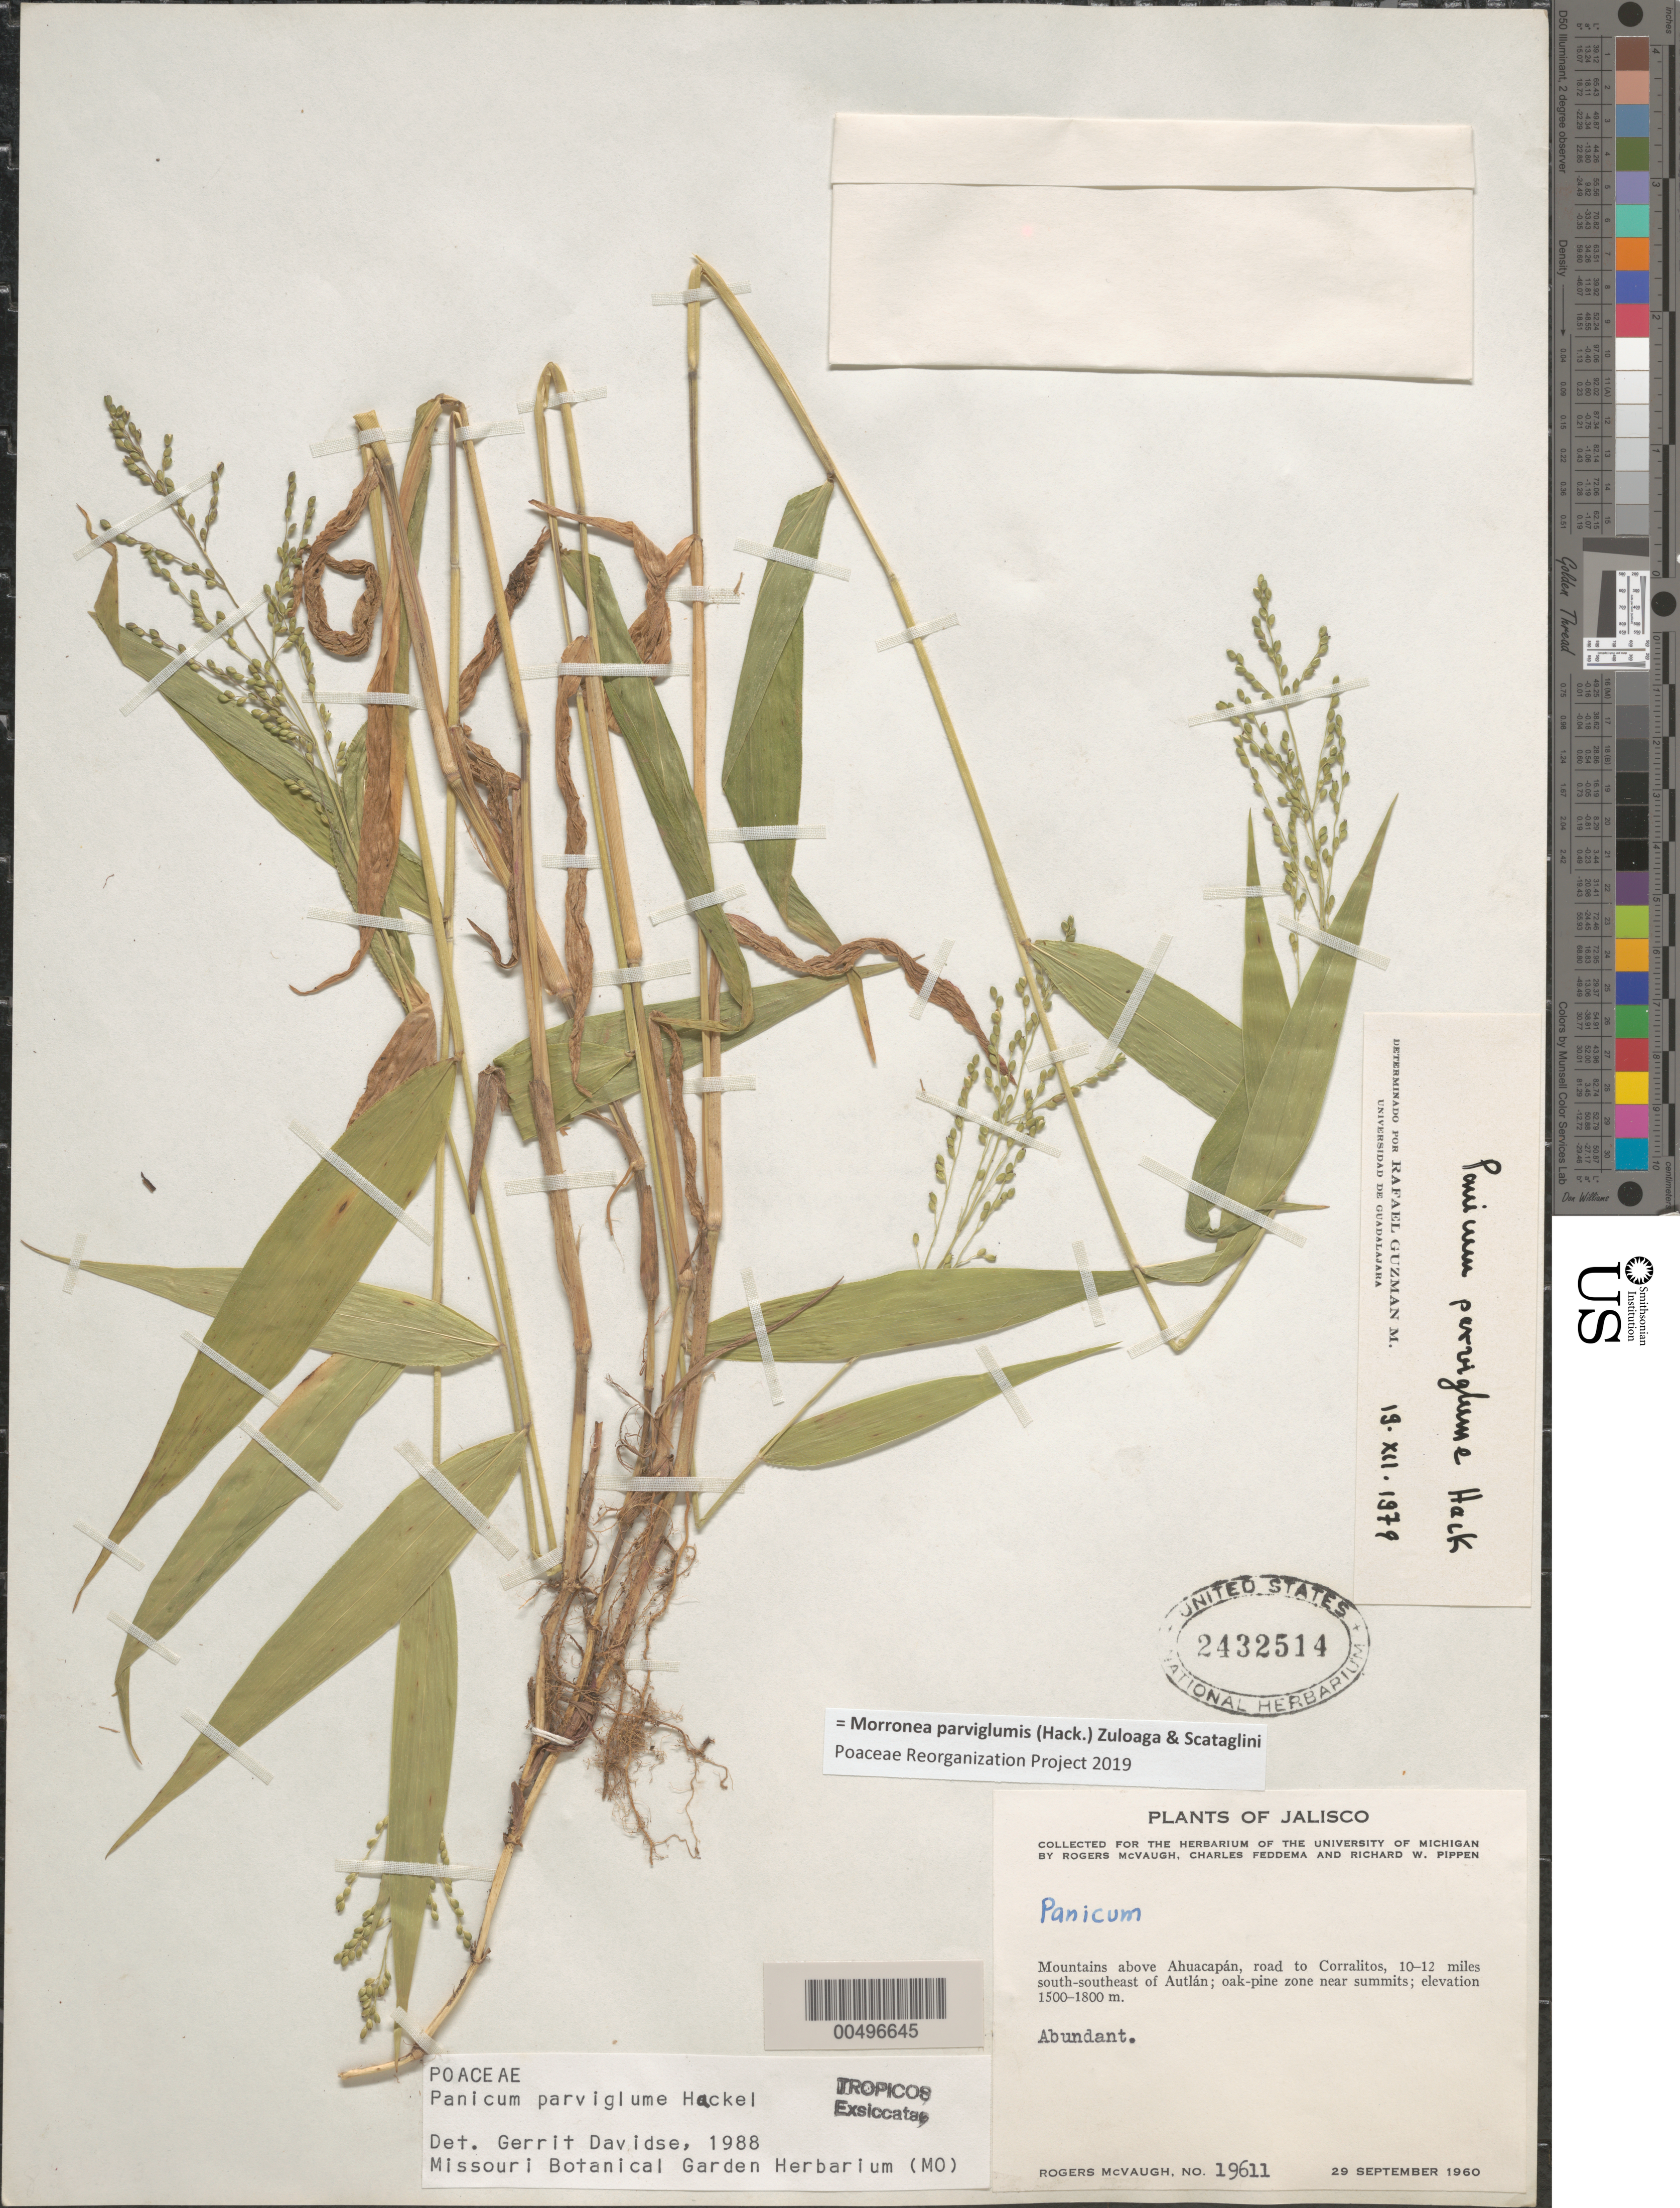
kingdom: Plantae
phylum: Tracheophyta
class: Liliopsida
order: Poales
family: Poaceae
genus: Morronea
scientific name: Morronea parviglumis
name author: (Hack.) Zuloaga & Scataglini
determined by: Poaceae Reorganization Project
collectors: R. McVaugh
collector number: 19611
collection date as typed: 29 Sep 1960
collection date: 1960-09-29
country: Mexico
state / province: Jalisco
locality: Mts above Ahuacapán, rd to Corralitos, 10-12 mi S-SE of Autlán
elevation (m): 1500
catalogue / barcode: US 2432514